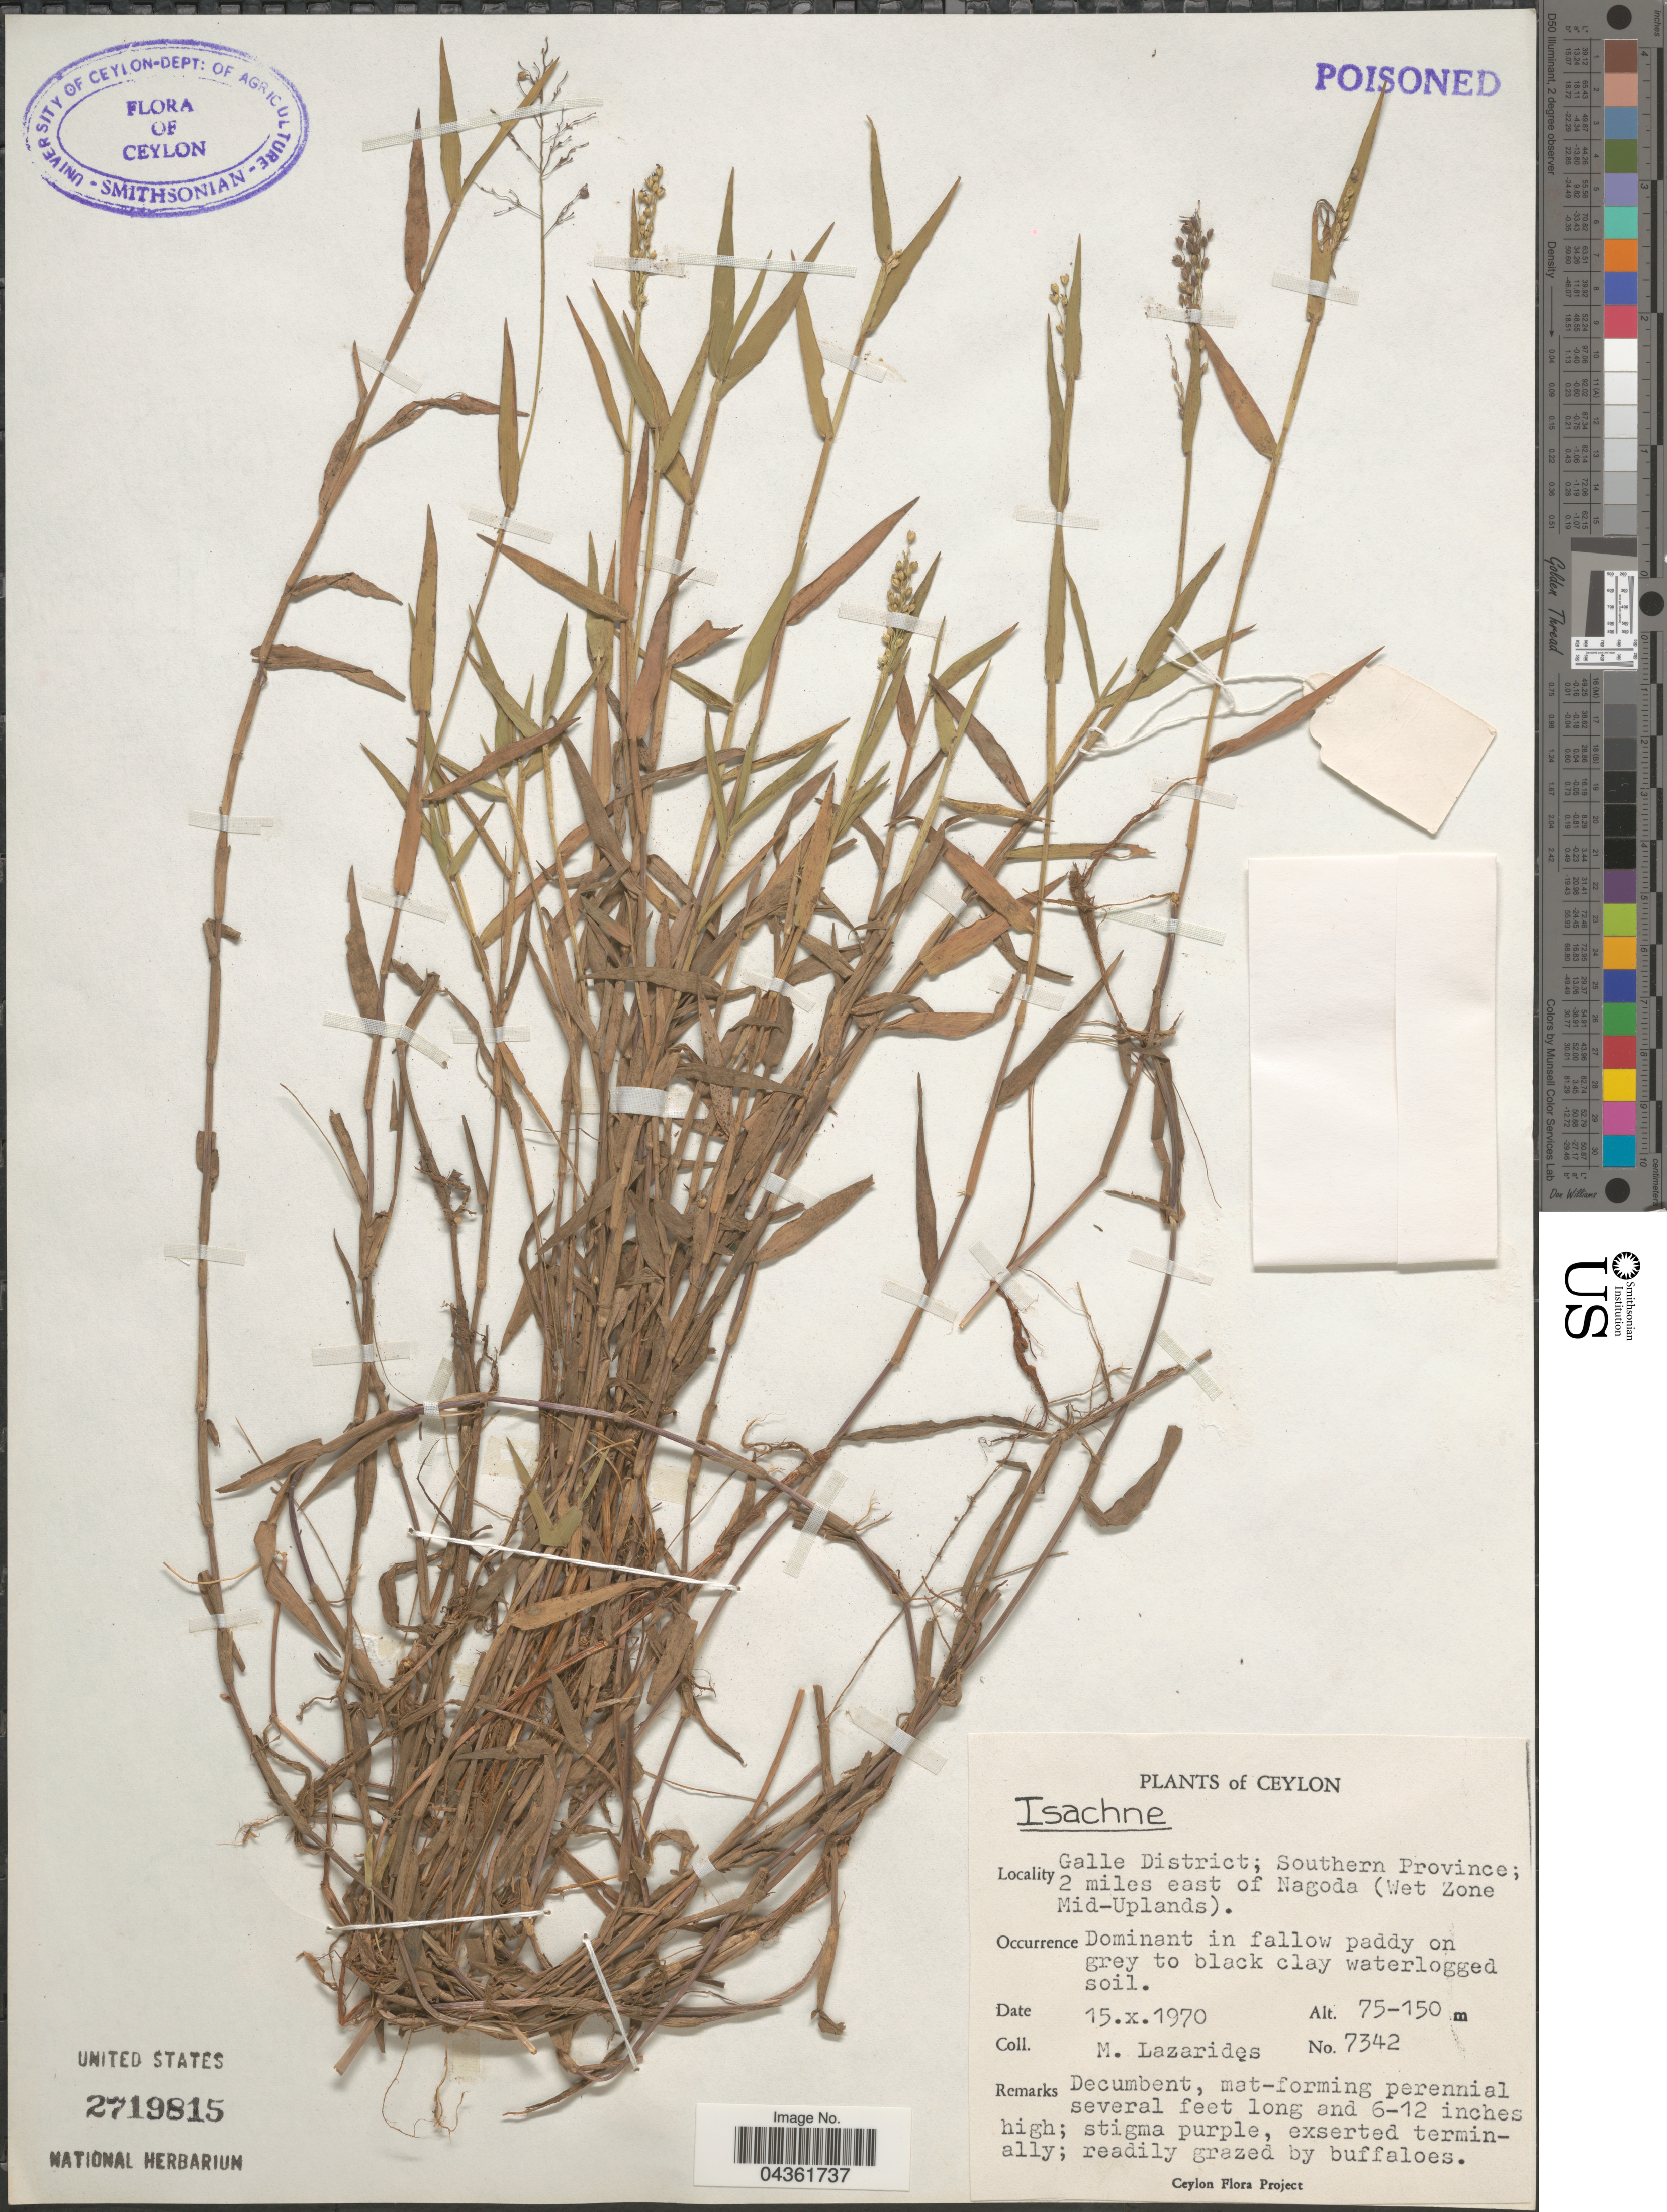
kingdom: Plantae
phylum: Tracheophyta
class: Liliopsida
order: Poales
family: Poaceae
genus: Isachne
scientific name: Isachne sp.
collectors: M. Lazarides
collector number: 7342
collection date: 1970-10-15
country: Sri Lanka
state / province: Southern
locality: Ceylon. Galle District; 2 miles east of Nagoda (Wet Zone Mid-Uplands).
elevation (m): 75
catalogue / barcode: US 2719815